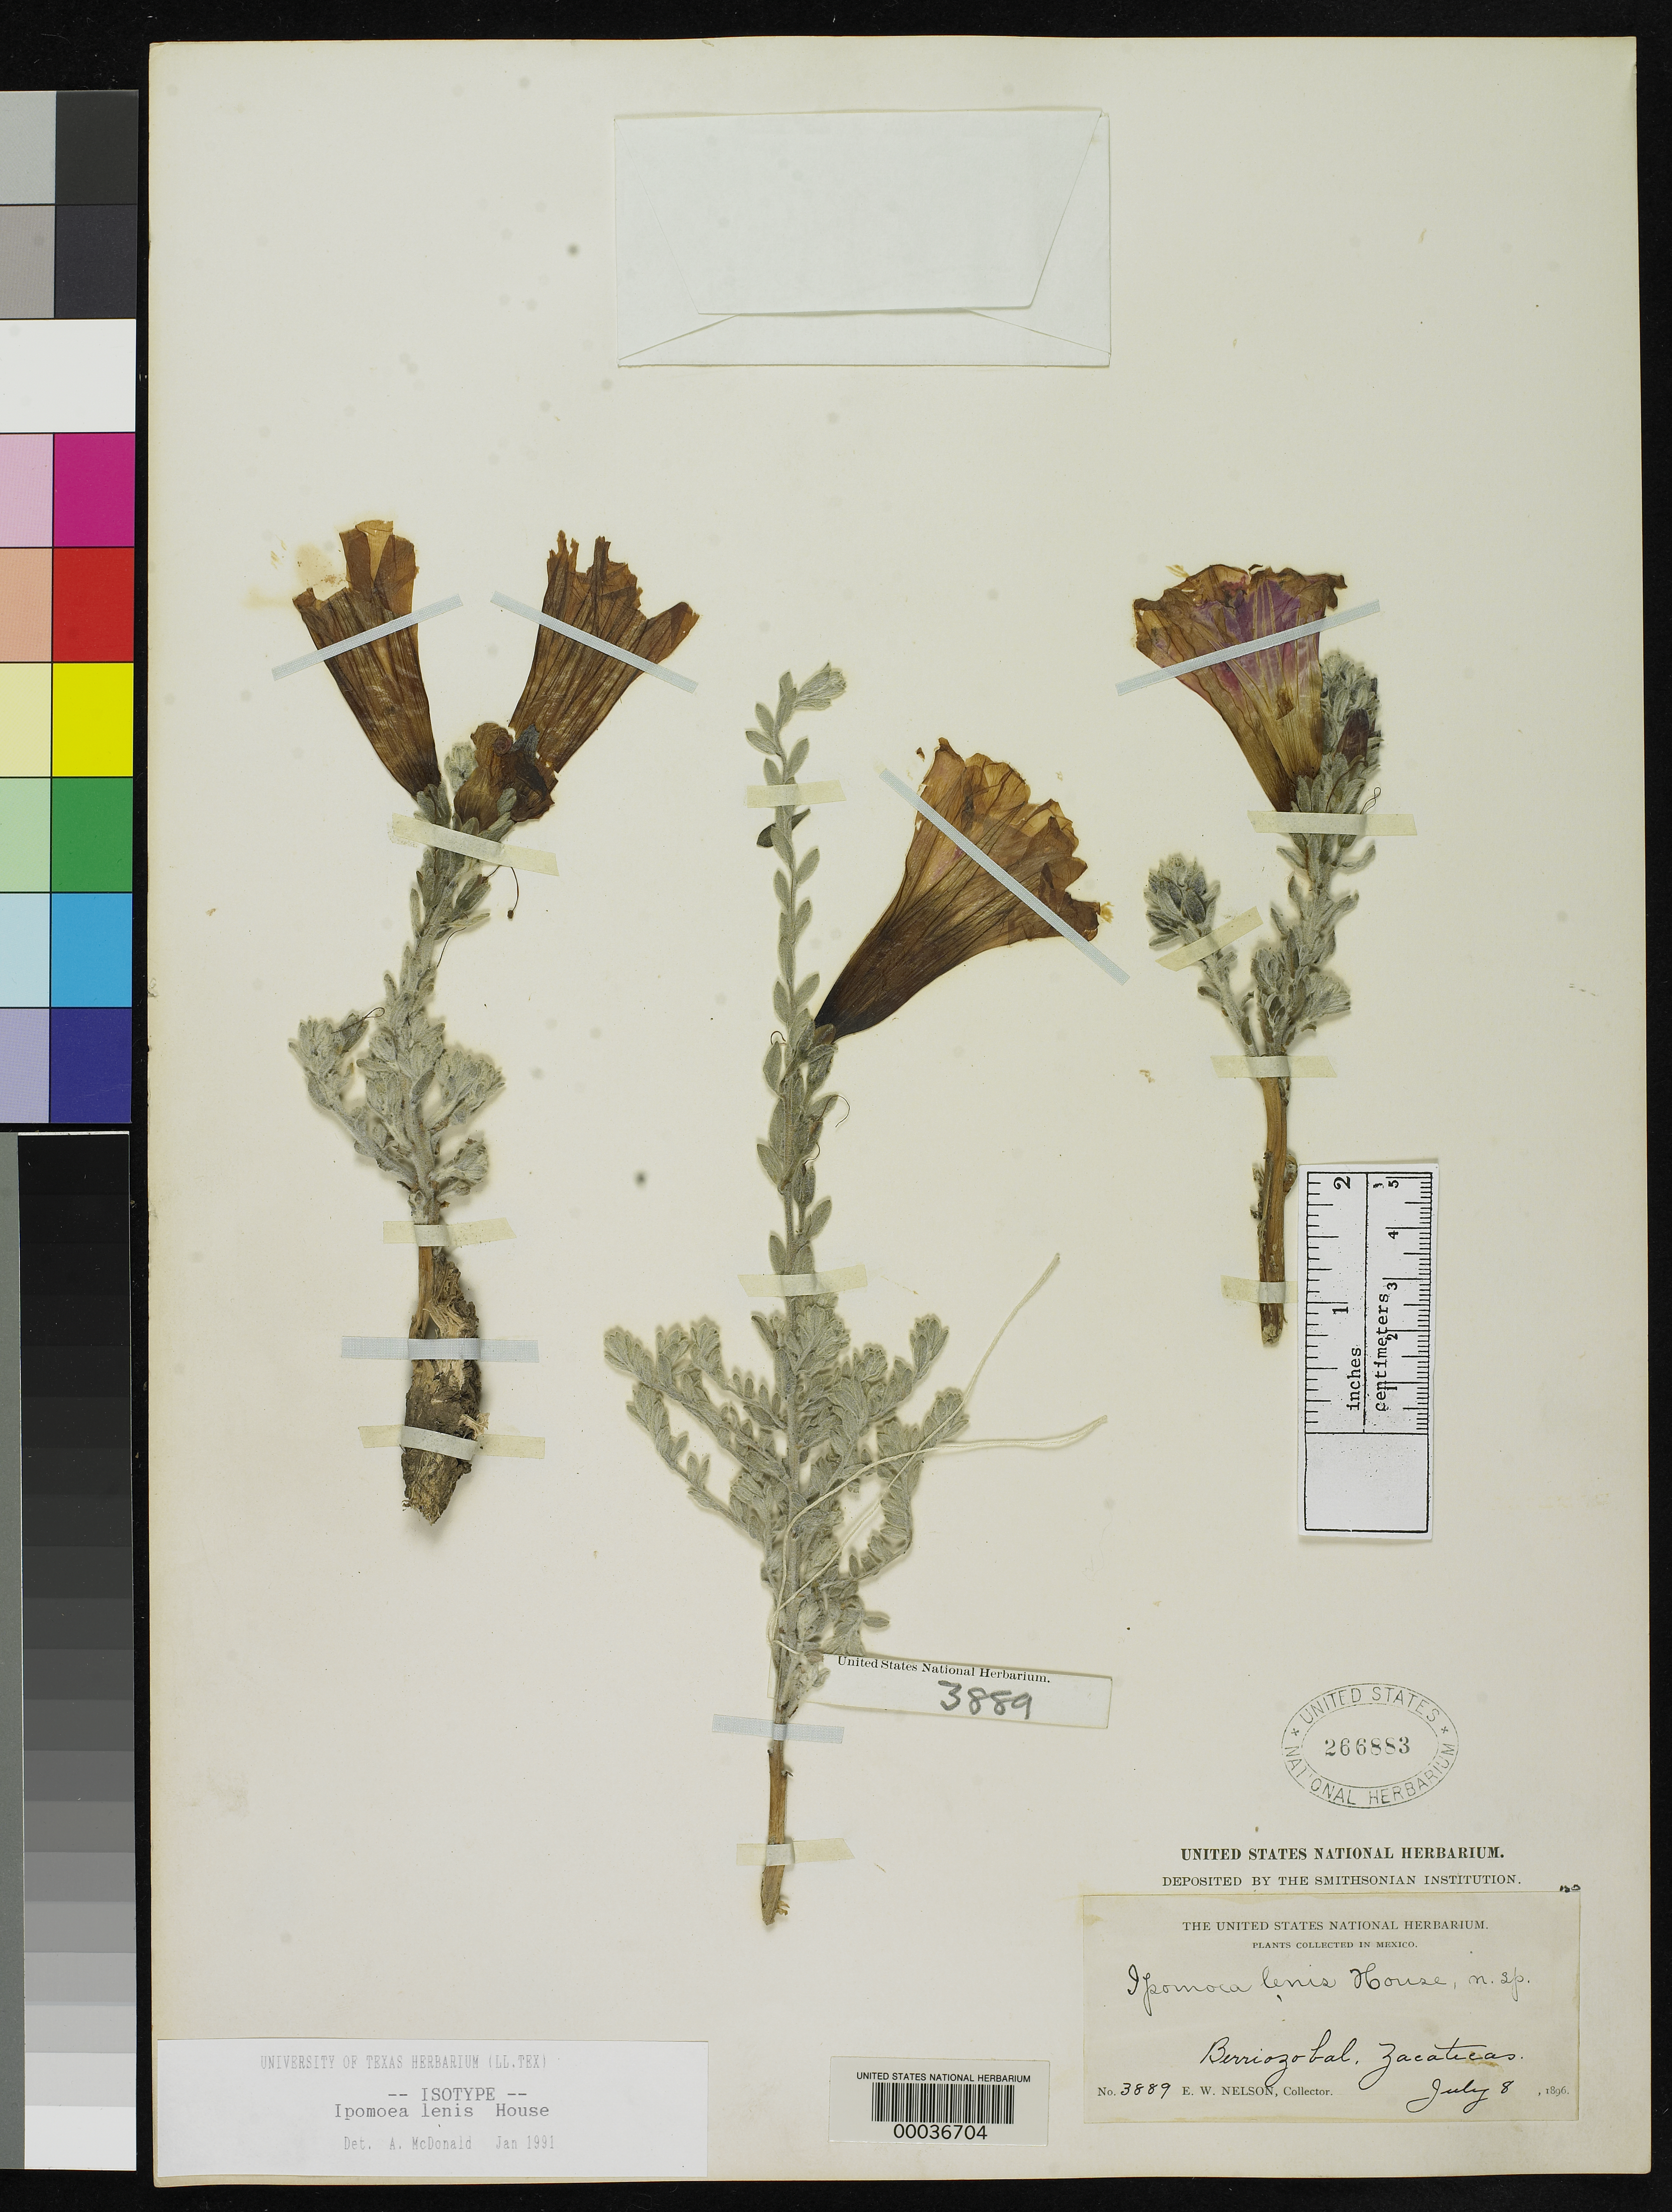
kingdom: Plantae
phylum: Tracheophyta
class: Magnoliopsida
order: Solanales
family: Convolvulaceae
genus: Ipomoea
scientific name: Ipomoea lenis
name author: House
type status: Isotype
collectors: E. W. Nelson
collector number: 3889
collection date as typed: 08 Jul 1896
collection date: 1896-07-08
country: Mexico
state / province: Zacatecas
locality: Near Berrio Zobal.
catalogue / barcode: US 266883